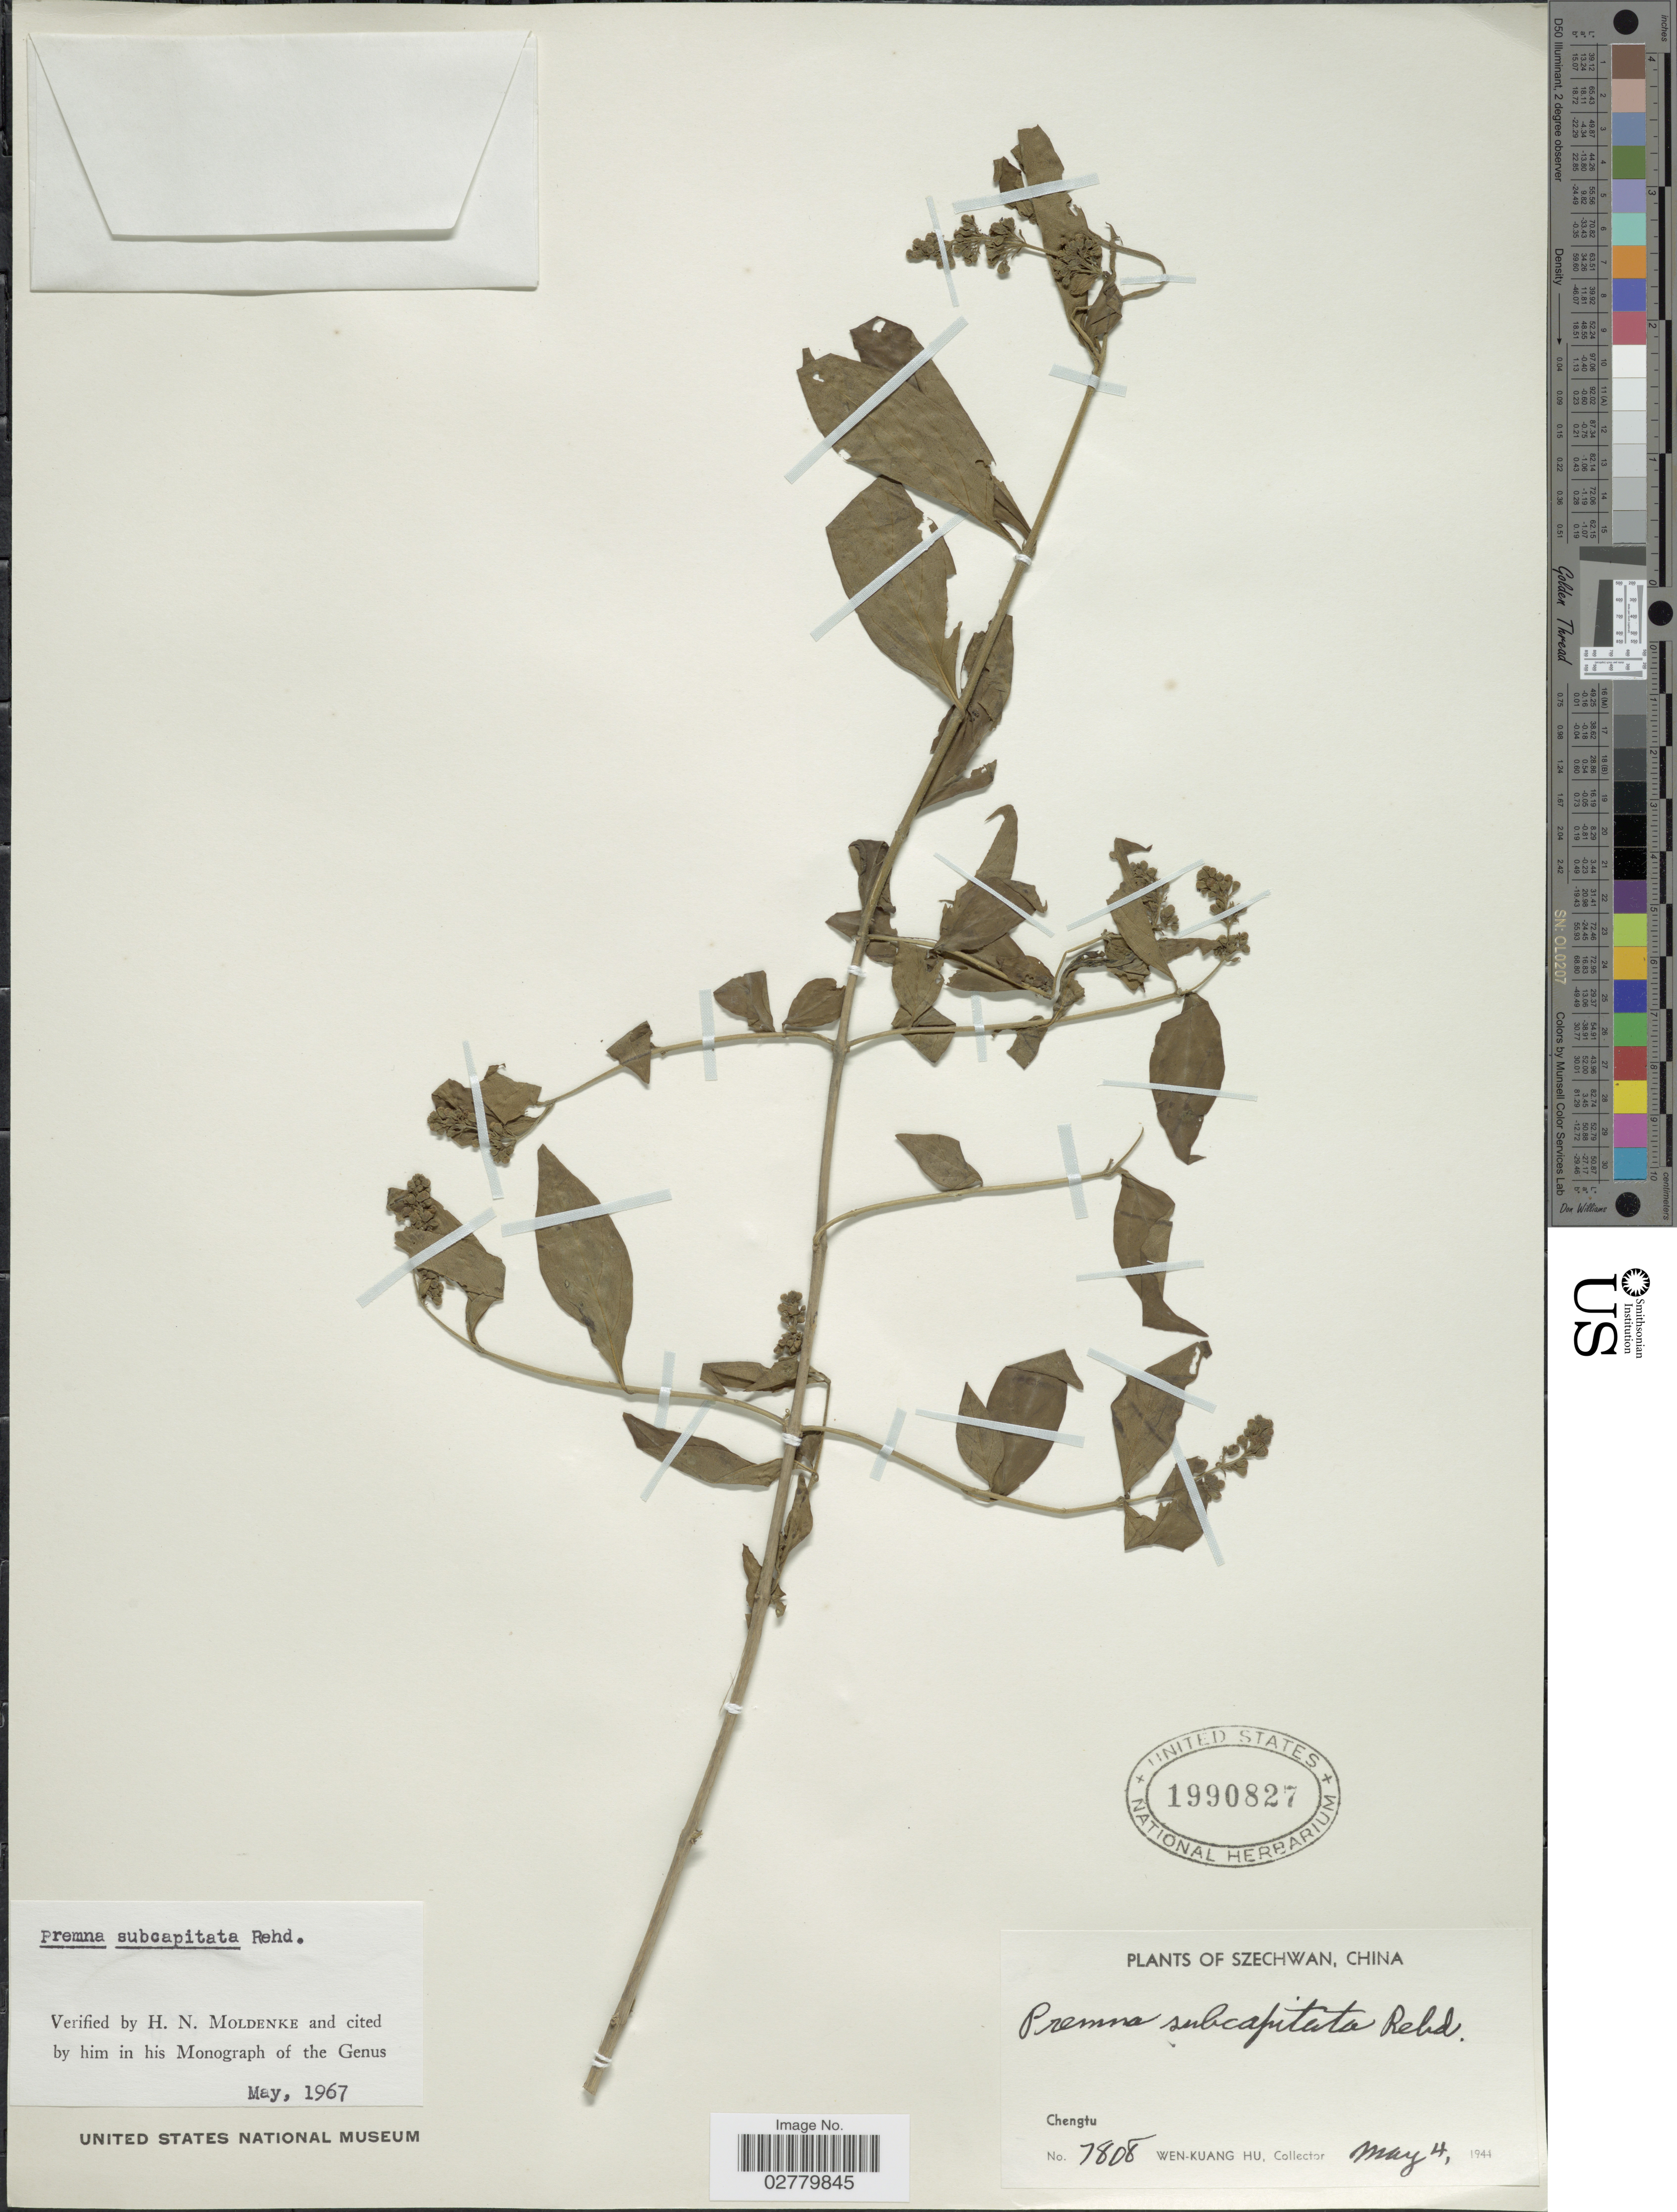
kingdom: Plantae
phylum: Tracheophyta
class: Magnoliopsida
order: Lamiales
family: Lamiaceae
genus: Premna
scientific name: Premna subcapitata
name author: Rehder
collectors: W. K. Hu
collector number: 7808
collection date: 1944-05-04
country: China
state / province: Sichuan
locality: Szechwan. Chengtu.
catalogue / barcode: US 1990827